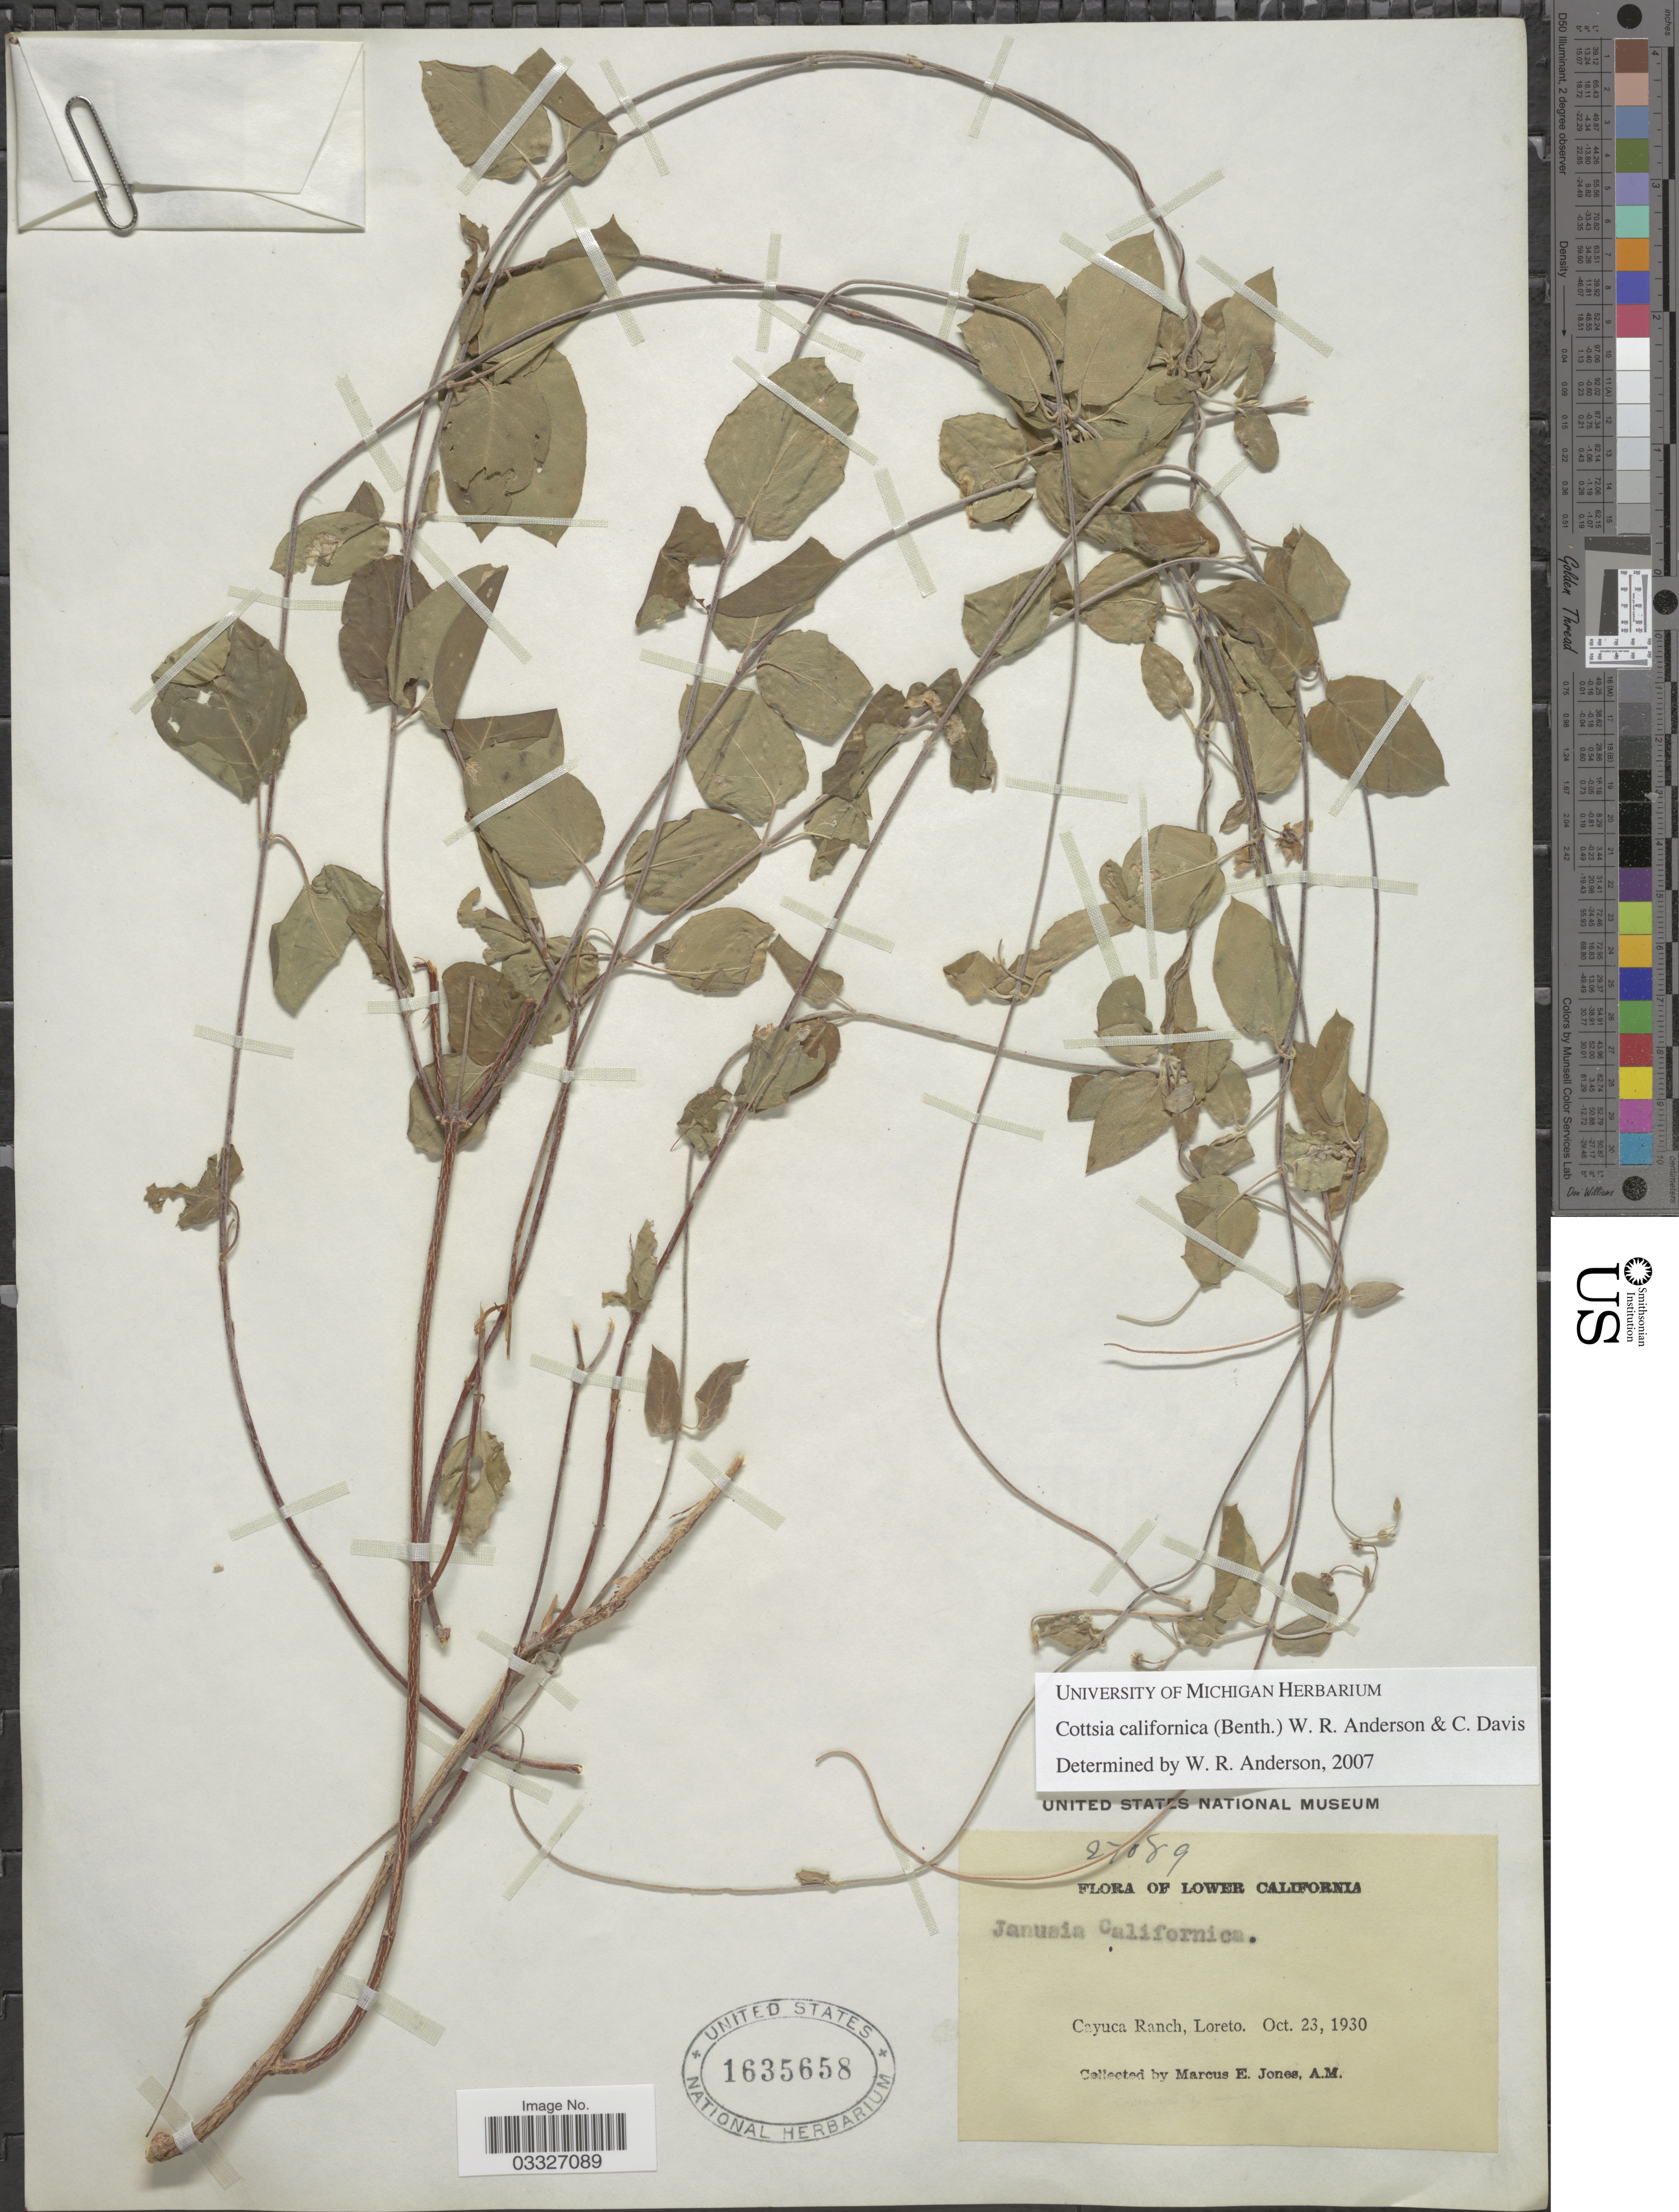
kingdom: Plantae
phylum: Tracheophyta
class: Magnoliopsida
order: Malpighiales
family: Malpighiaceae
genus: Cottsia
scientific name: Cottsia californica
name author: (Benth.) W.R. Anderson & C. Davis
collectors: M. E. Jones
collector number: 27089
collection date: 1930-10-23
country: Mexico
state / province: Baja California Norte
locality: Lower California. Cayuca Ranch, Loreto.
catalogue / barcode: US 1635658